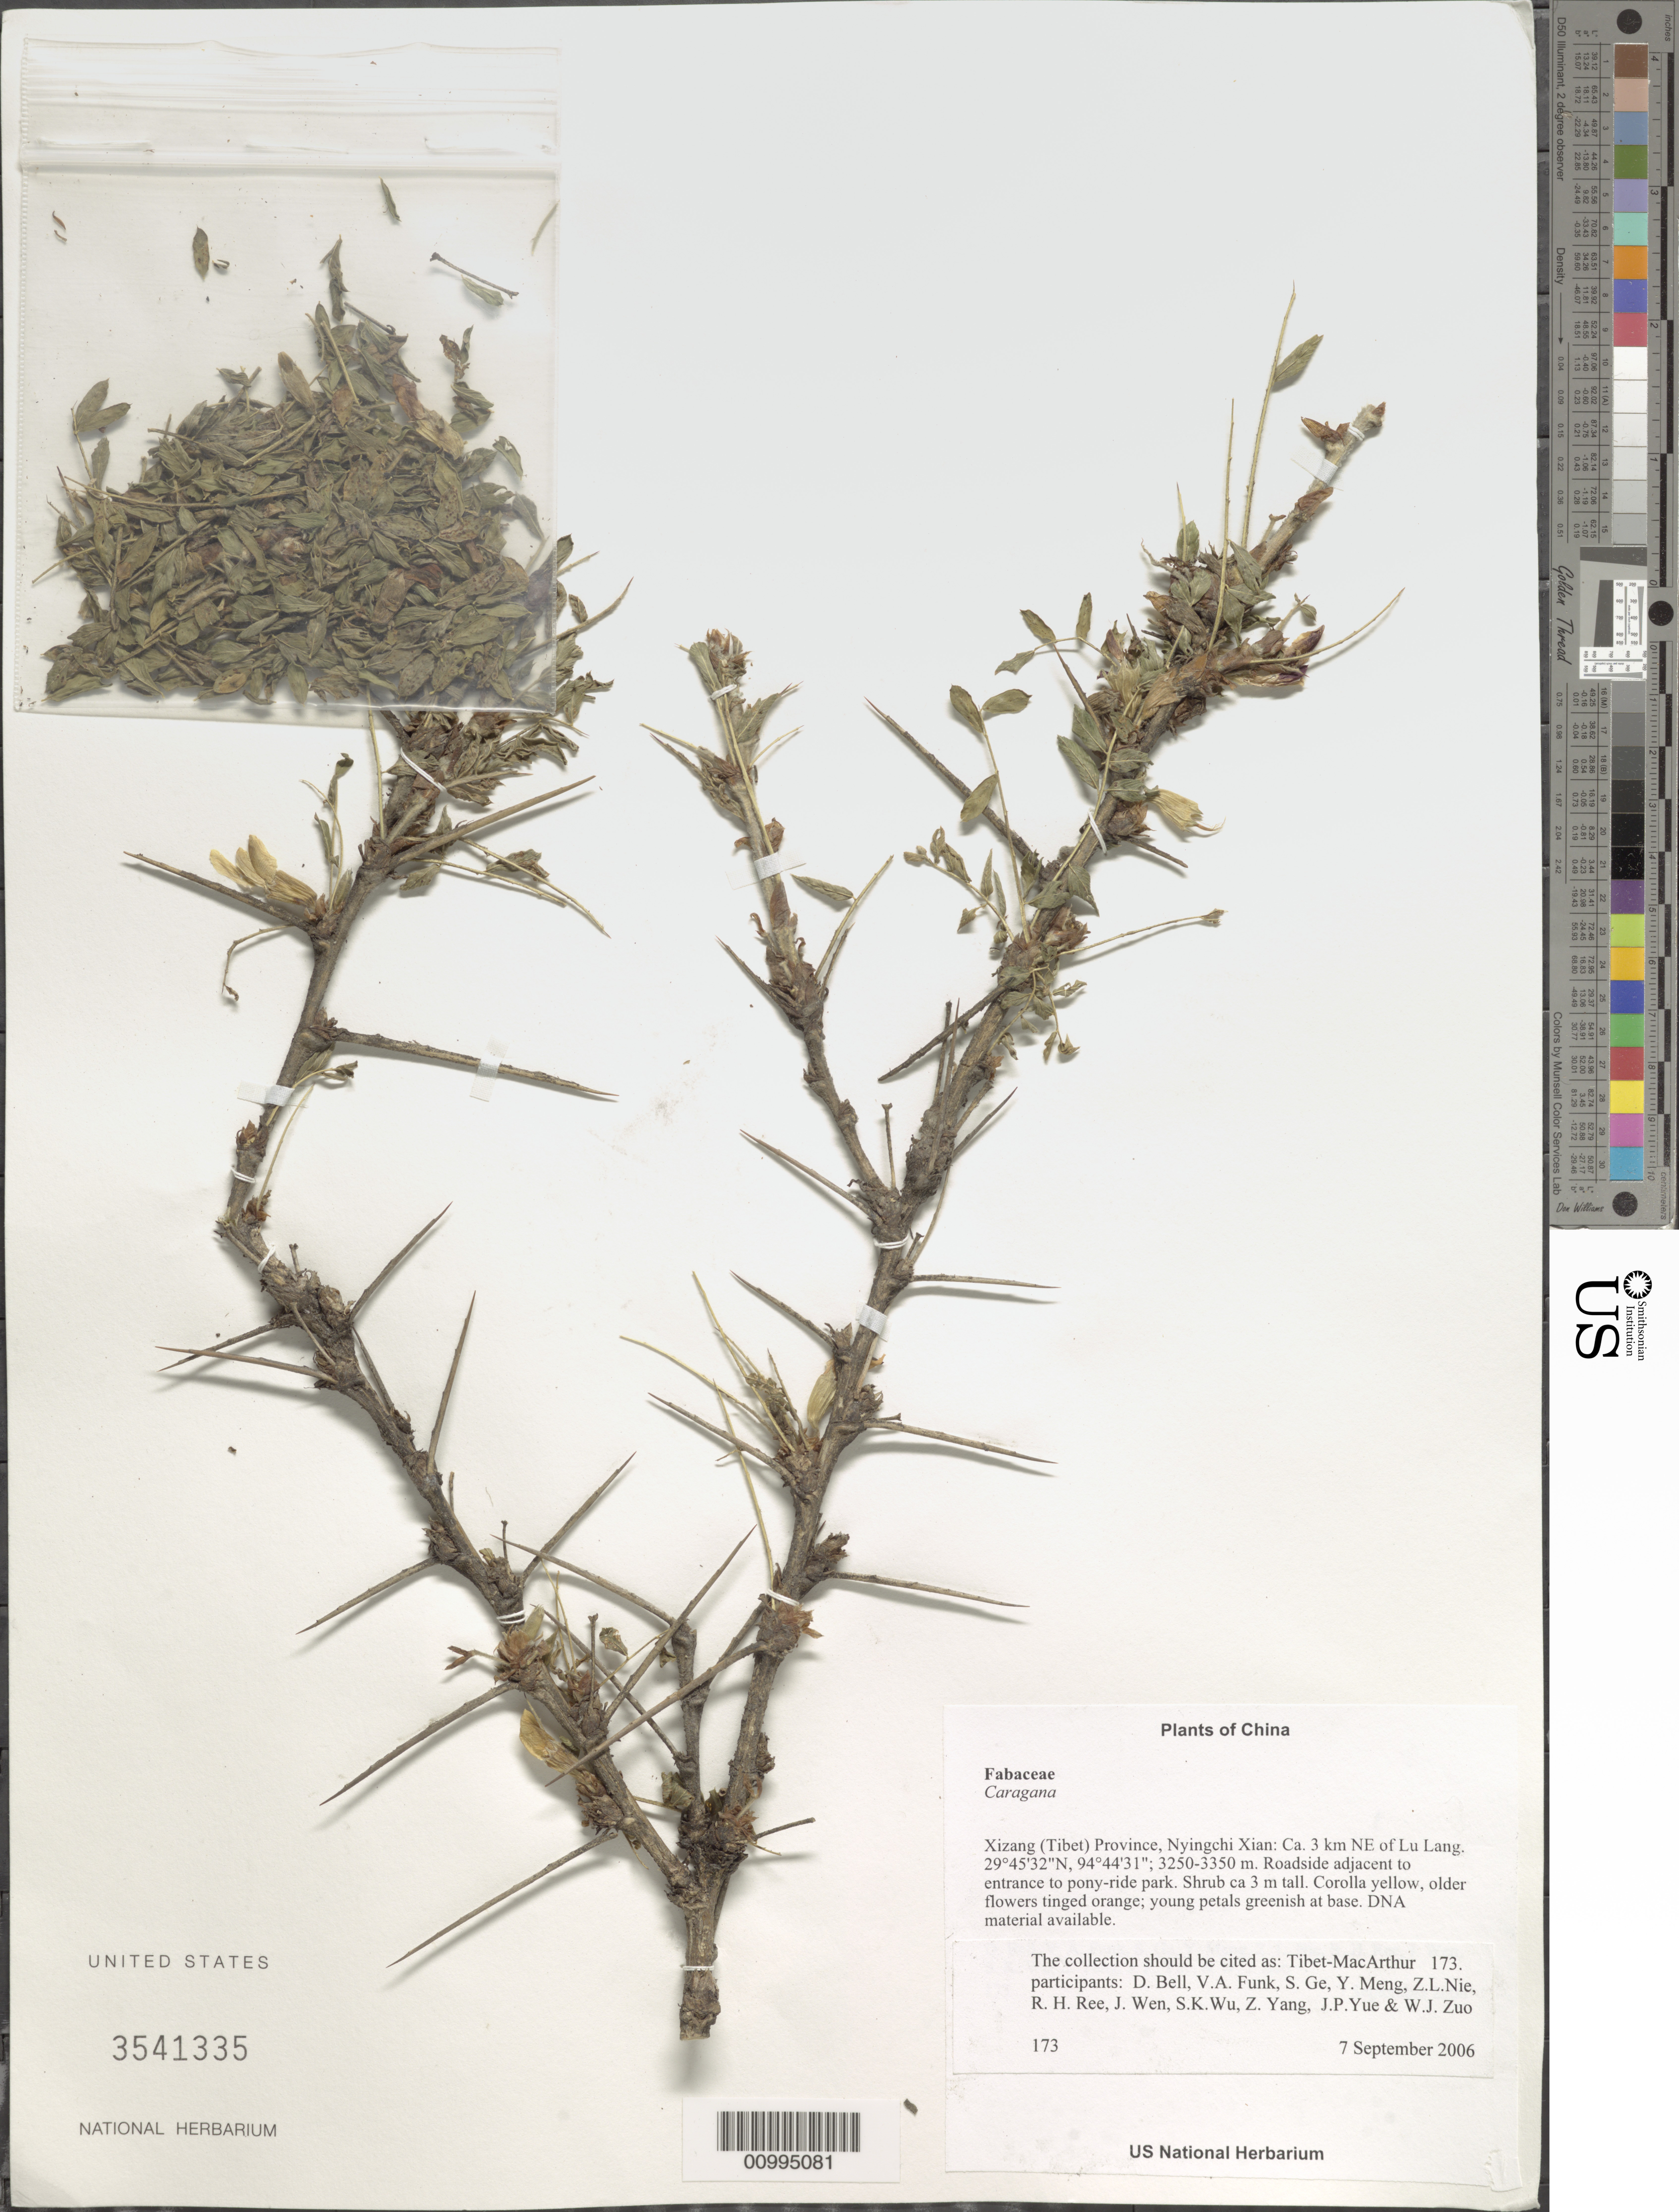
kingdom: Plantae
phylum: Tracheophyta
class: Magnoliopsida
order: Fabales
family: Fabaceae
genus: Caragana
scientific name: Caragana sp.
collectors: Tibet-MacArthur, D. A. Bell, V. Funk, S. Ge, Y. Meng, Z. Nie, R. Ree, J. Wen, S. K. Wu, Z. Yang, J. Yue & W. Zuo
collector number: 173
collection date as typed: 07 Sep 2006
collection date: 2006-09-07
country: China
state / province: Xizang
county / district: Nyingchi Xian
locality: Ca. 3 km NE of Lu Lang.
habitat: Mixed broadleaved (Quercus, Betula) and coniferous (Picea) forest and adjacent wet meadows. Roadside adjacent to entrance to pony-ride park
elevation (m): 3250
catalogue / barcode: US 3541335